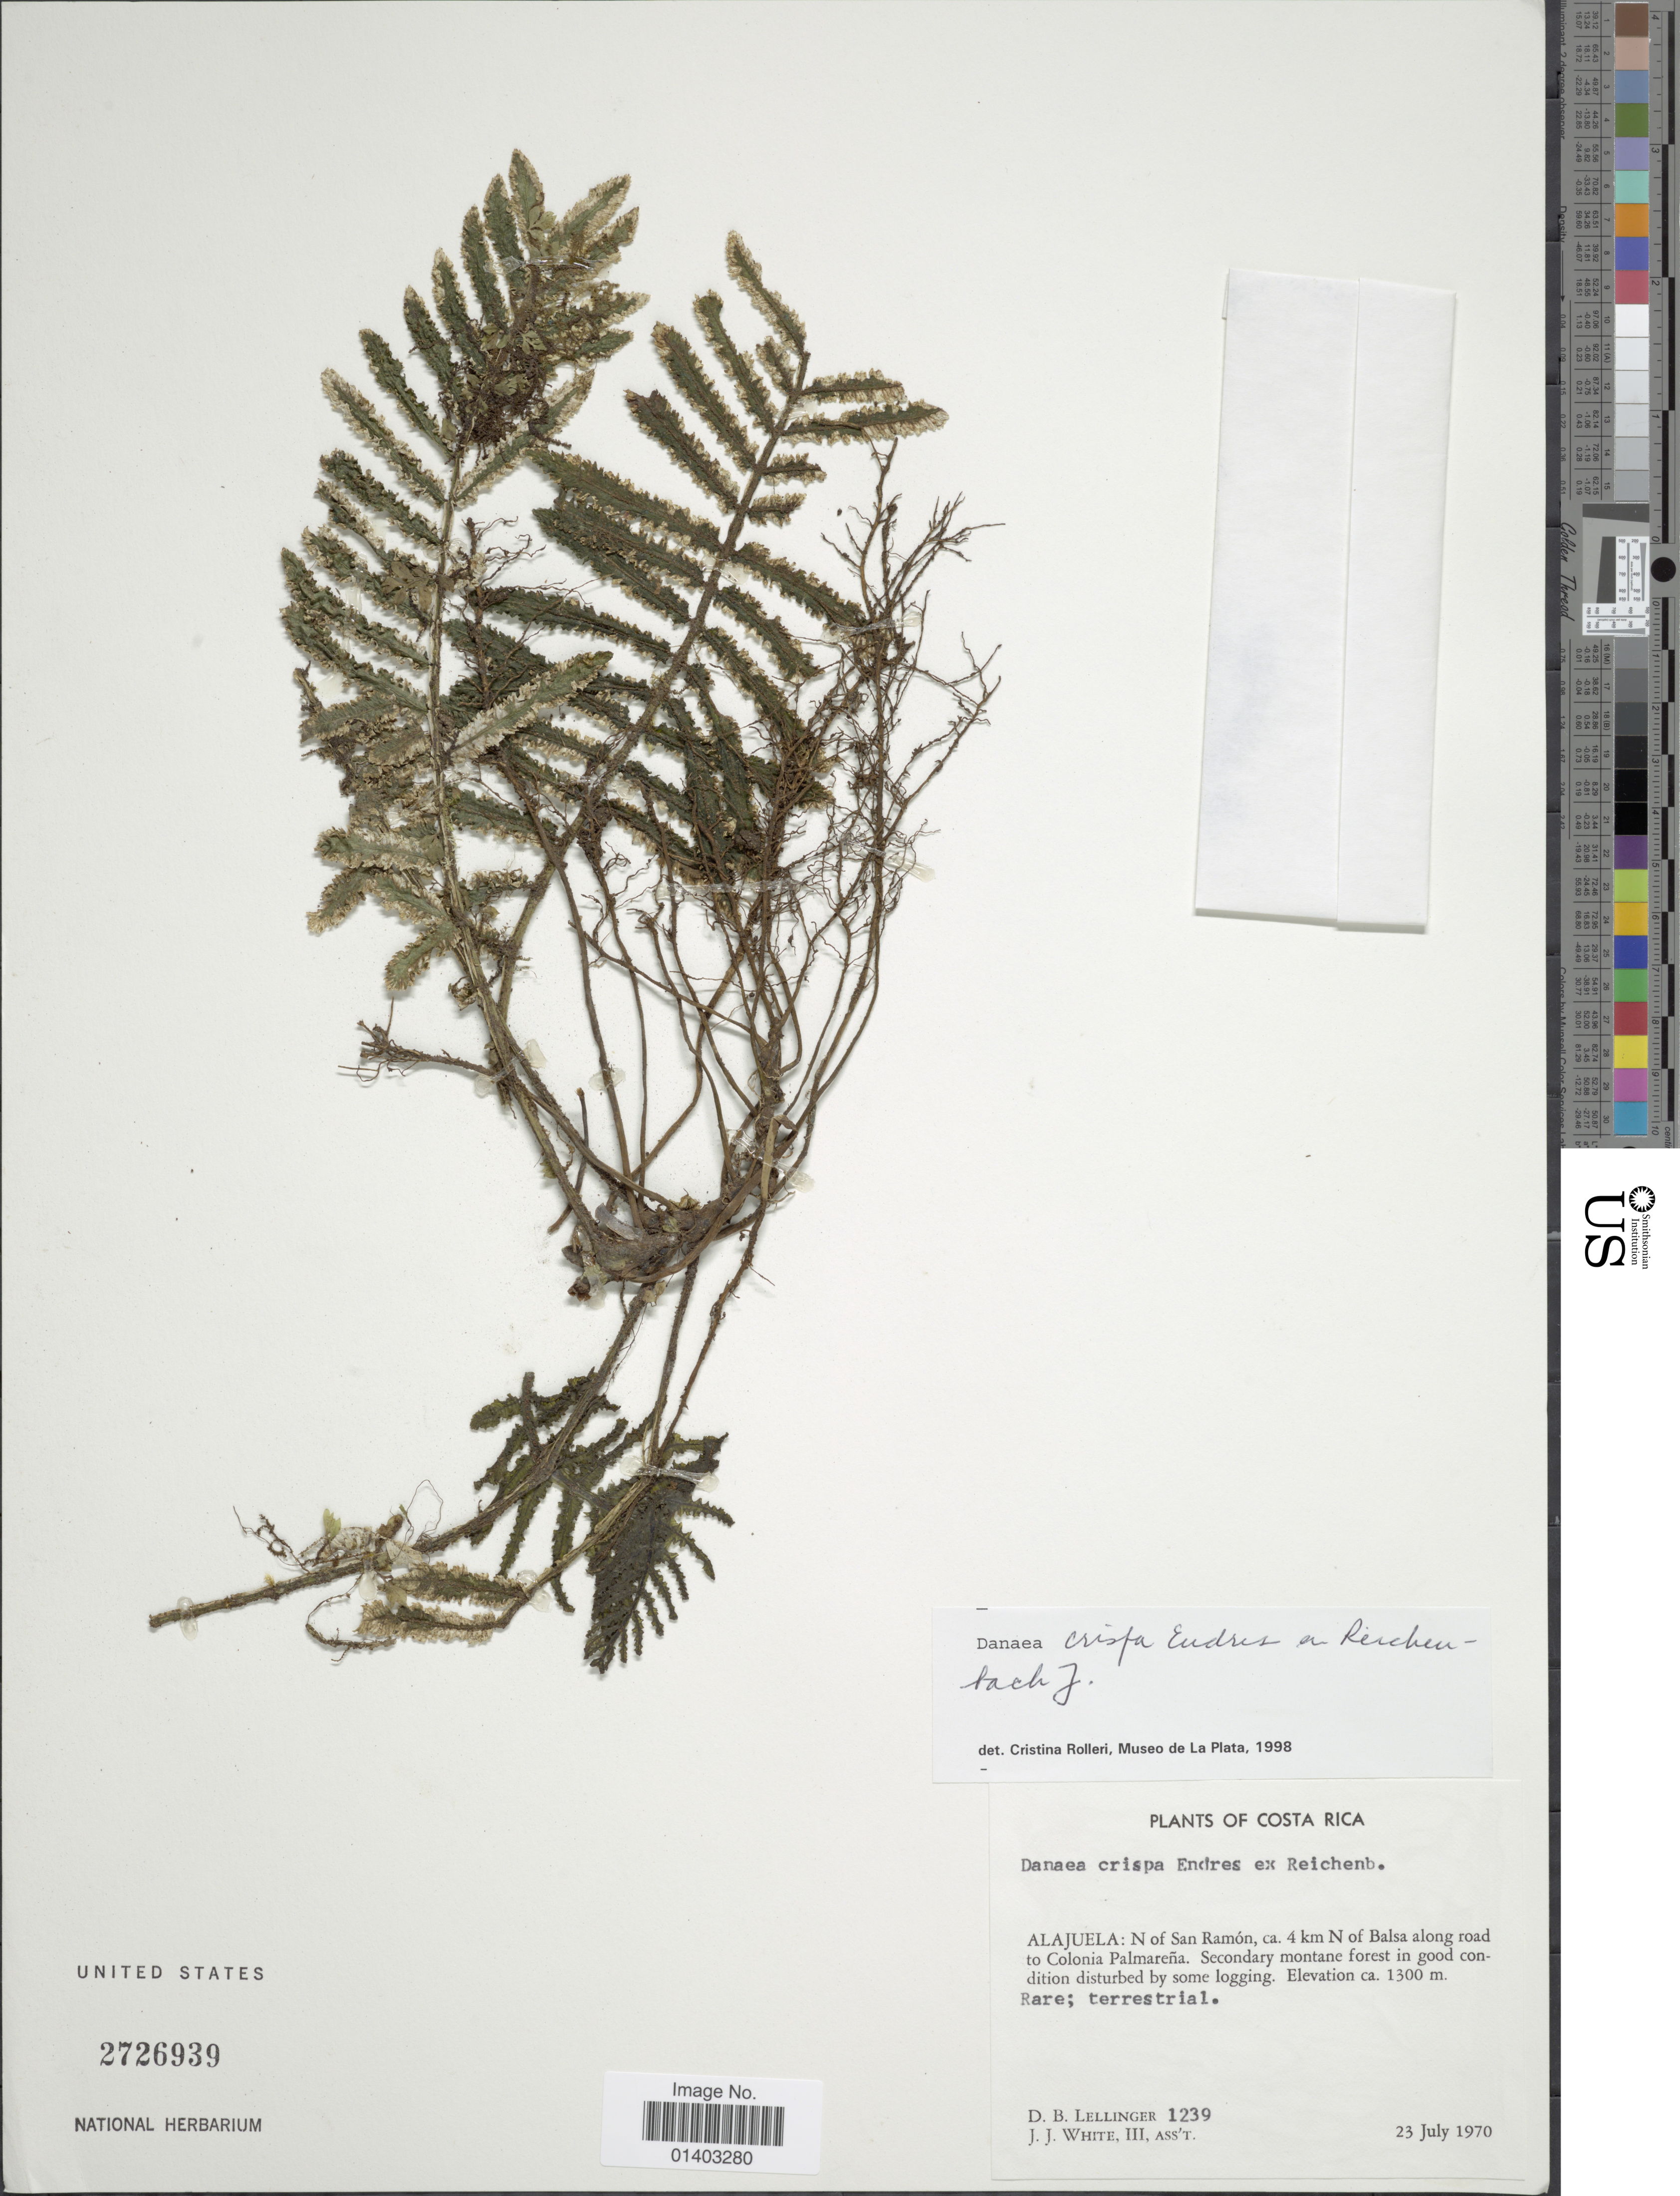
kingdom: Plantae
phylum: Tracheophyta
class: Polypodiopsida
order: Marattiales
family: Marattiaceae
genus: Danaea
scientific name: Danaea crispa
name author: Endrés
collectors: D. B. Lellinger & J. J. White III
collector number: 1239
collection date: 1970-07-23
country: Costa Rica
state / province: Alajuela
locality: N of San Rámon, ca 4 km N of Balsa along road to Colonia Palmareña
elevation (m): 1300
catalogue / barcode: US 2726939